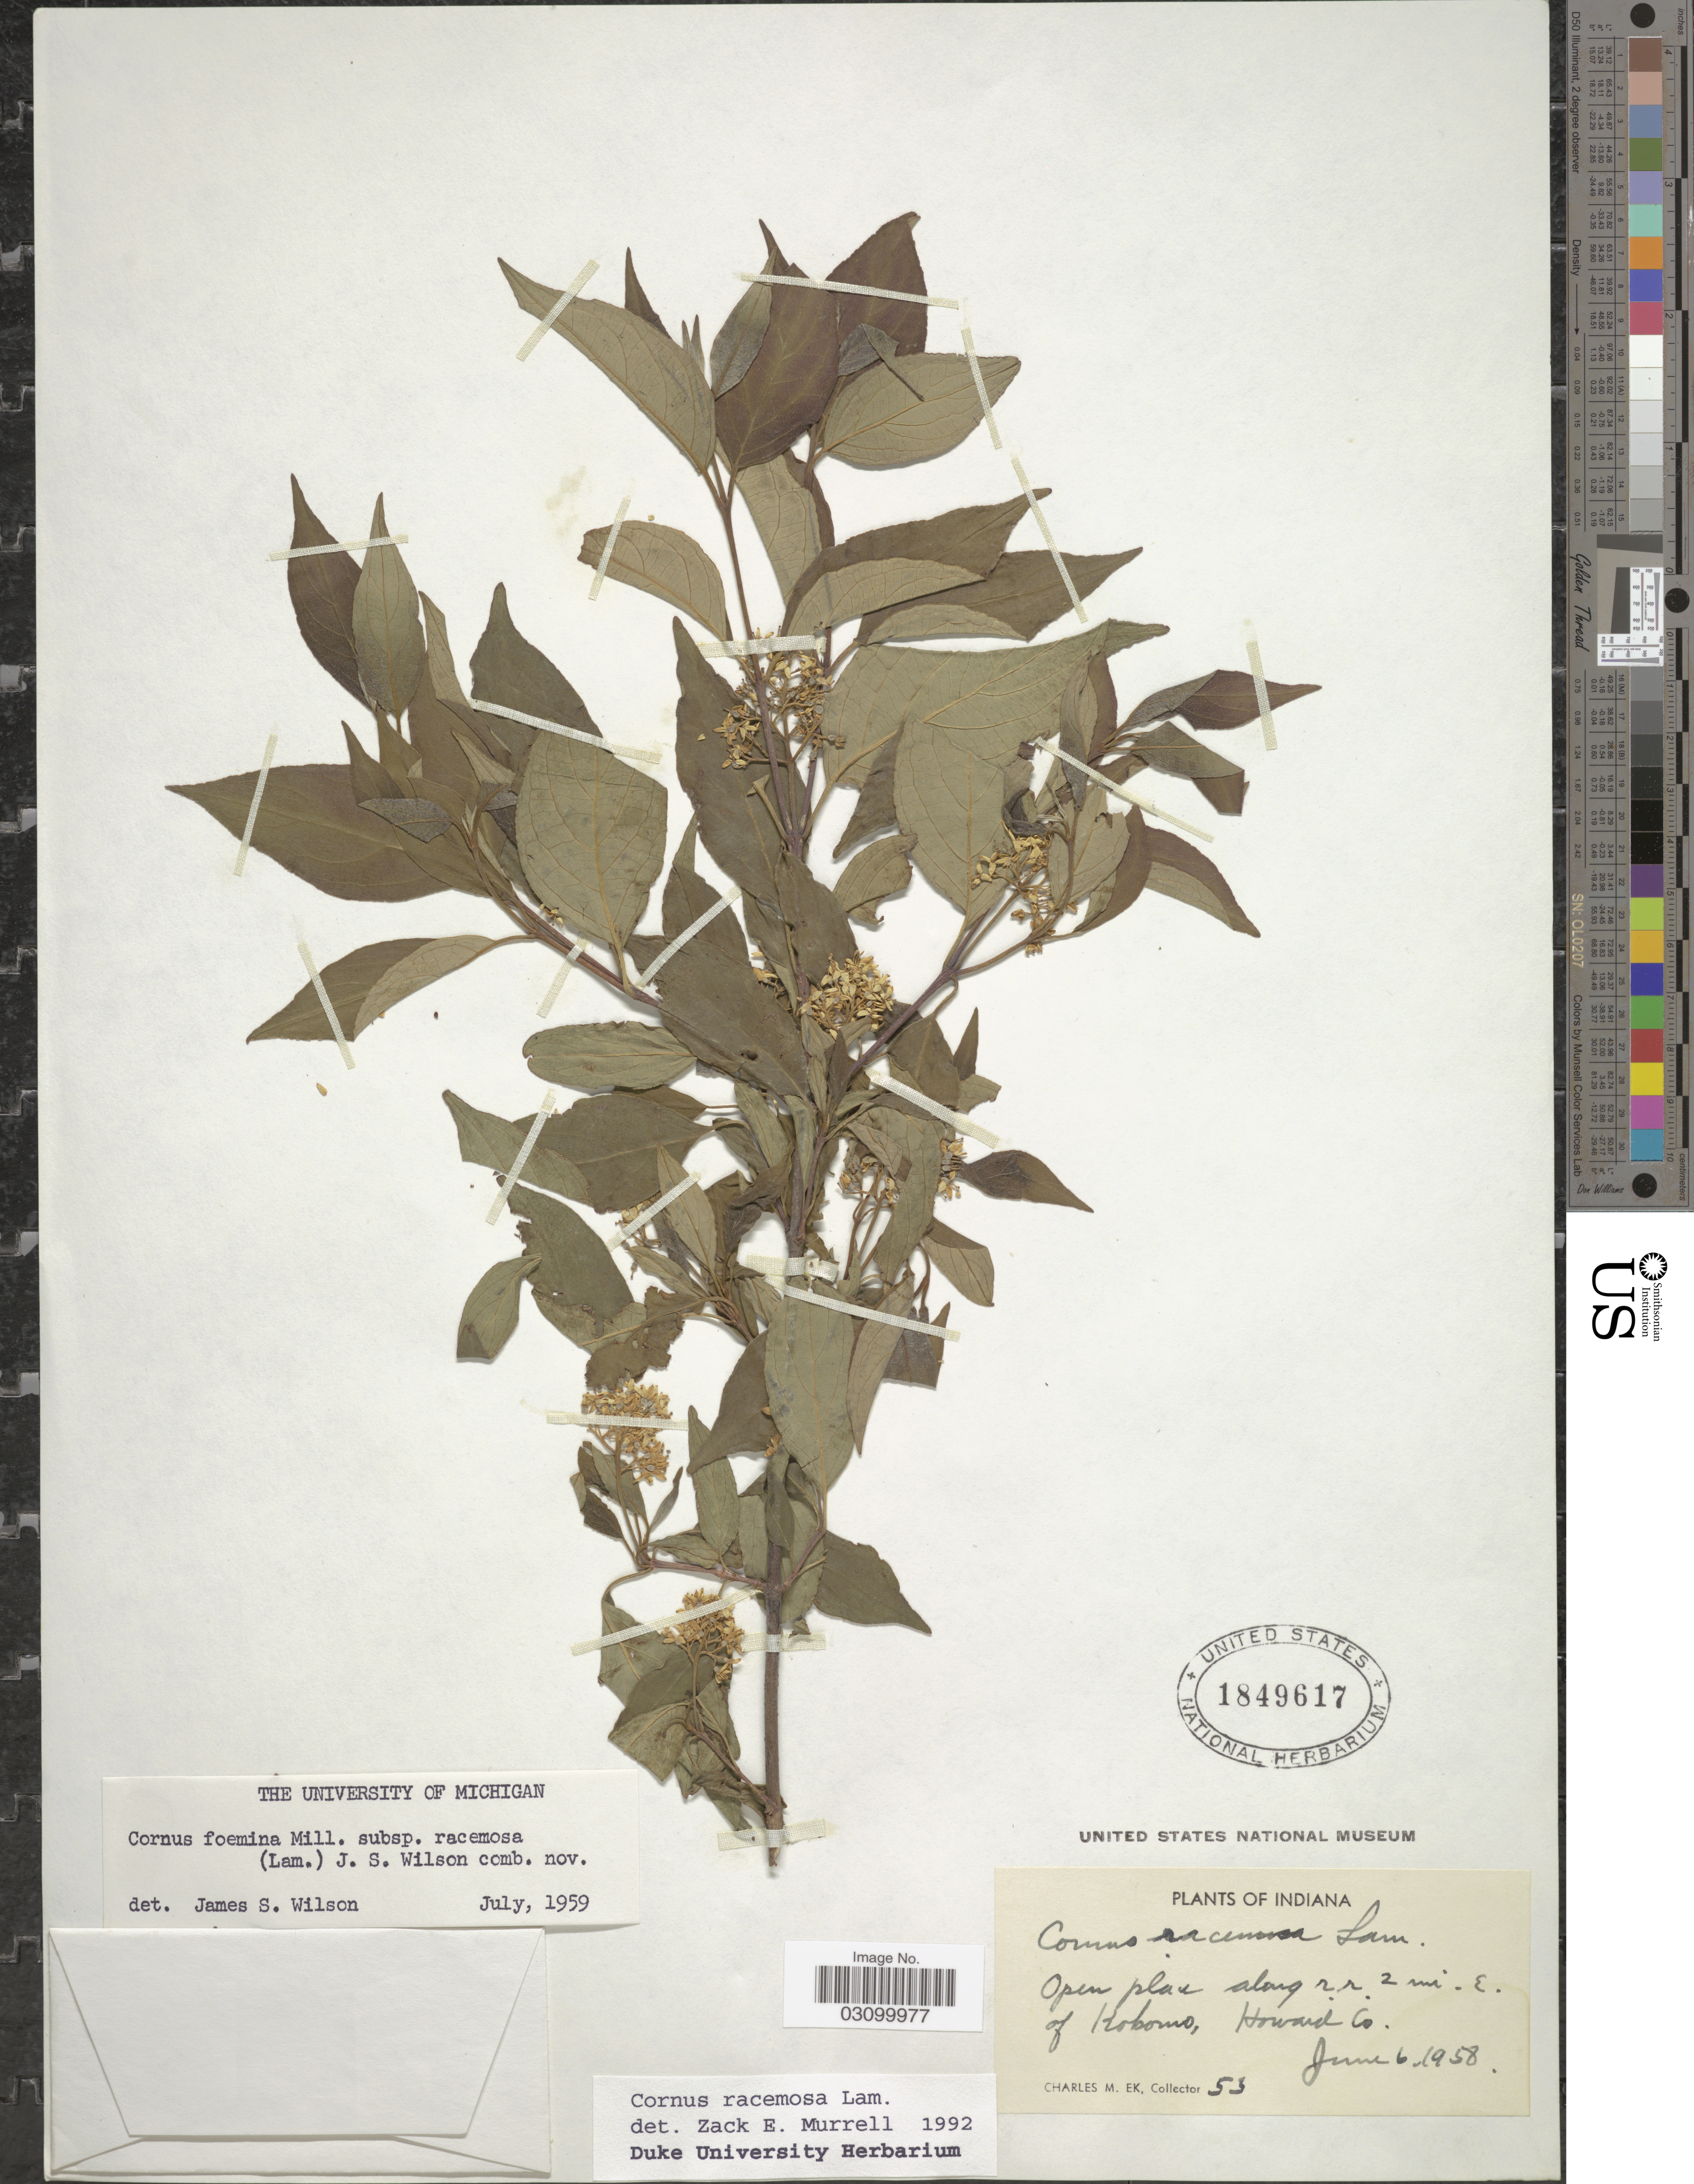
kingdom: Plantae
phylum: Tracheophyta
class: Magnoliopsida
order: Cornales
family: Cornaceae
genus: Cornus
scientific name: Cornus racemosa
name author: Lam.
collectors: C. Ek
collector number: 53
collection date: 1958-06-06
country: United States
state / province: Indiana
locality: Open place along rr 2 mi. E. of Hobomo, Howard Co.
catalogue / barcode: US 1849617